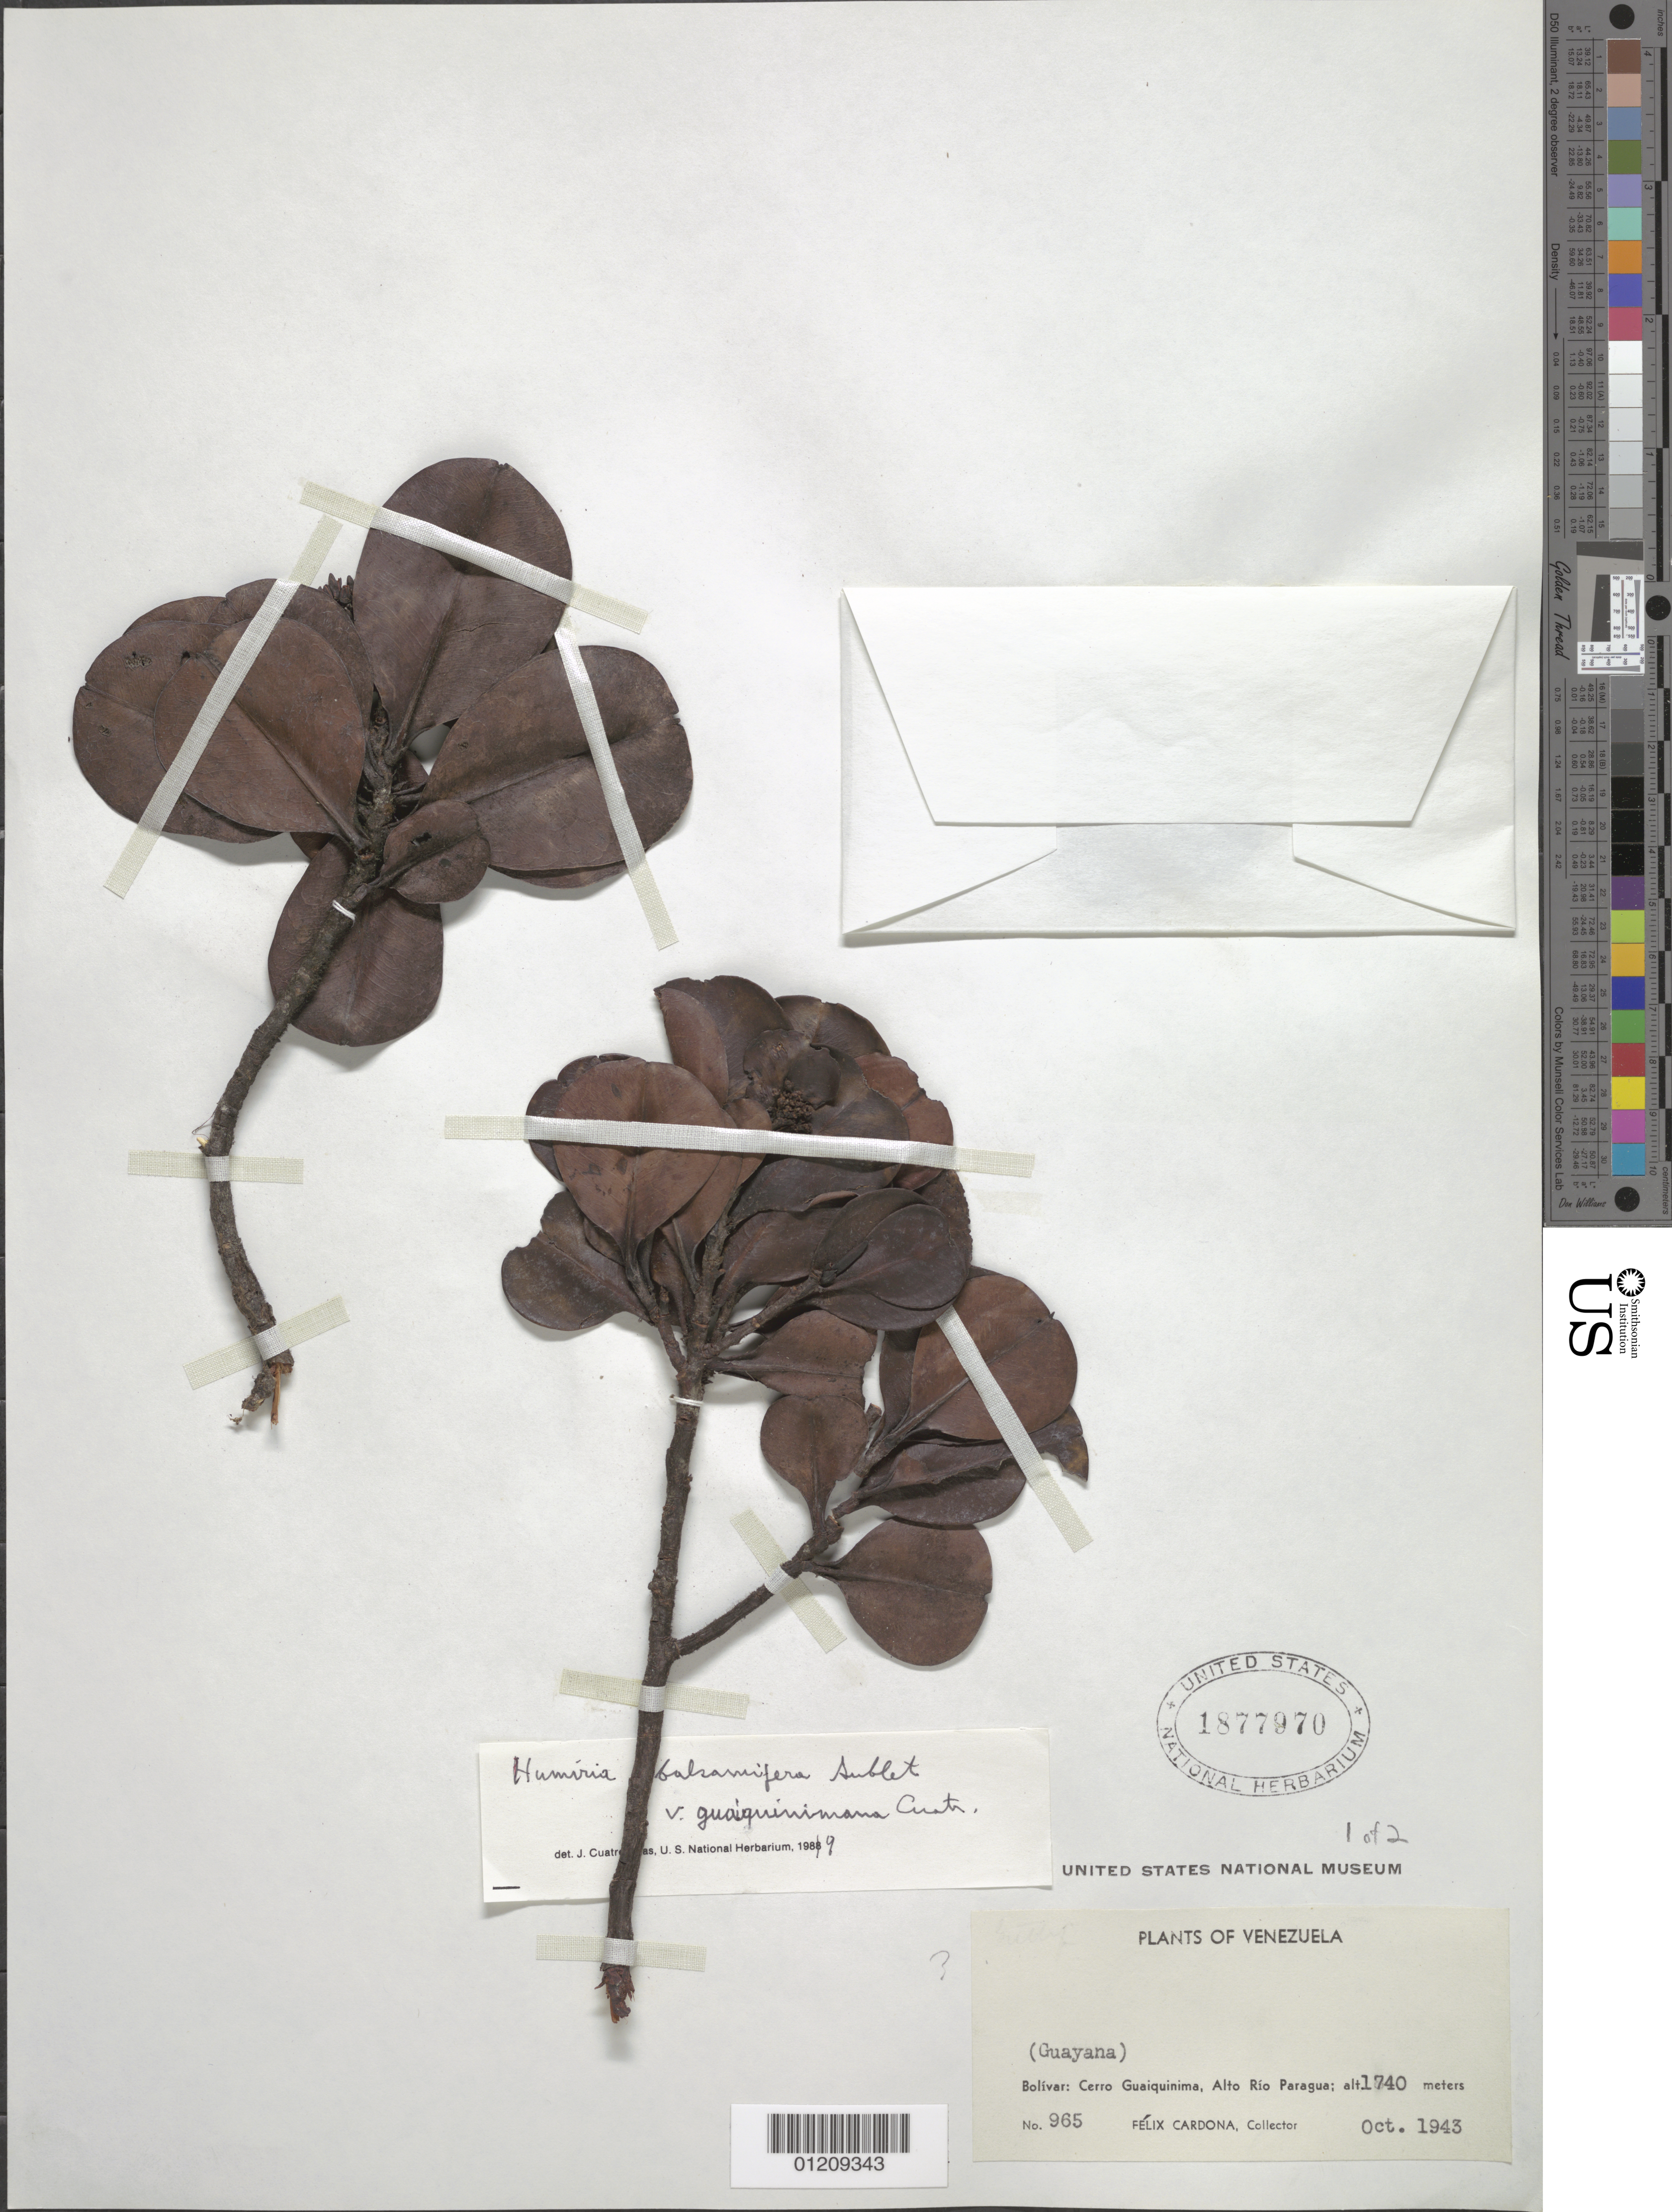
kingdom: Plantae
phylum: Tracheophyta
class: Magnoliopsida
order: Malpighiales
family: Humiriaceae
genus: Humiria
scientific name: Humiria balsamifera var. guaiquinimana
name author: Cuatrec.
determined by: Cuatrecasas, J.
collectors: F. Cardona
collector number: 965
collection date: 1943-10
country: Venezuela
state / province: Bolívar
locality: Cerro Guaiquinima, Alto Río Paragua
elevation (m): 1740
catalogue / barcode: US 1877970